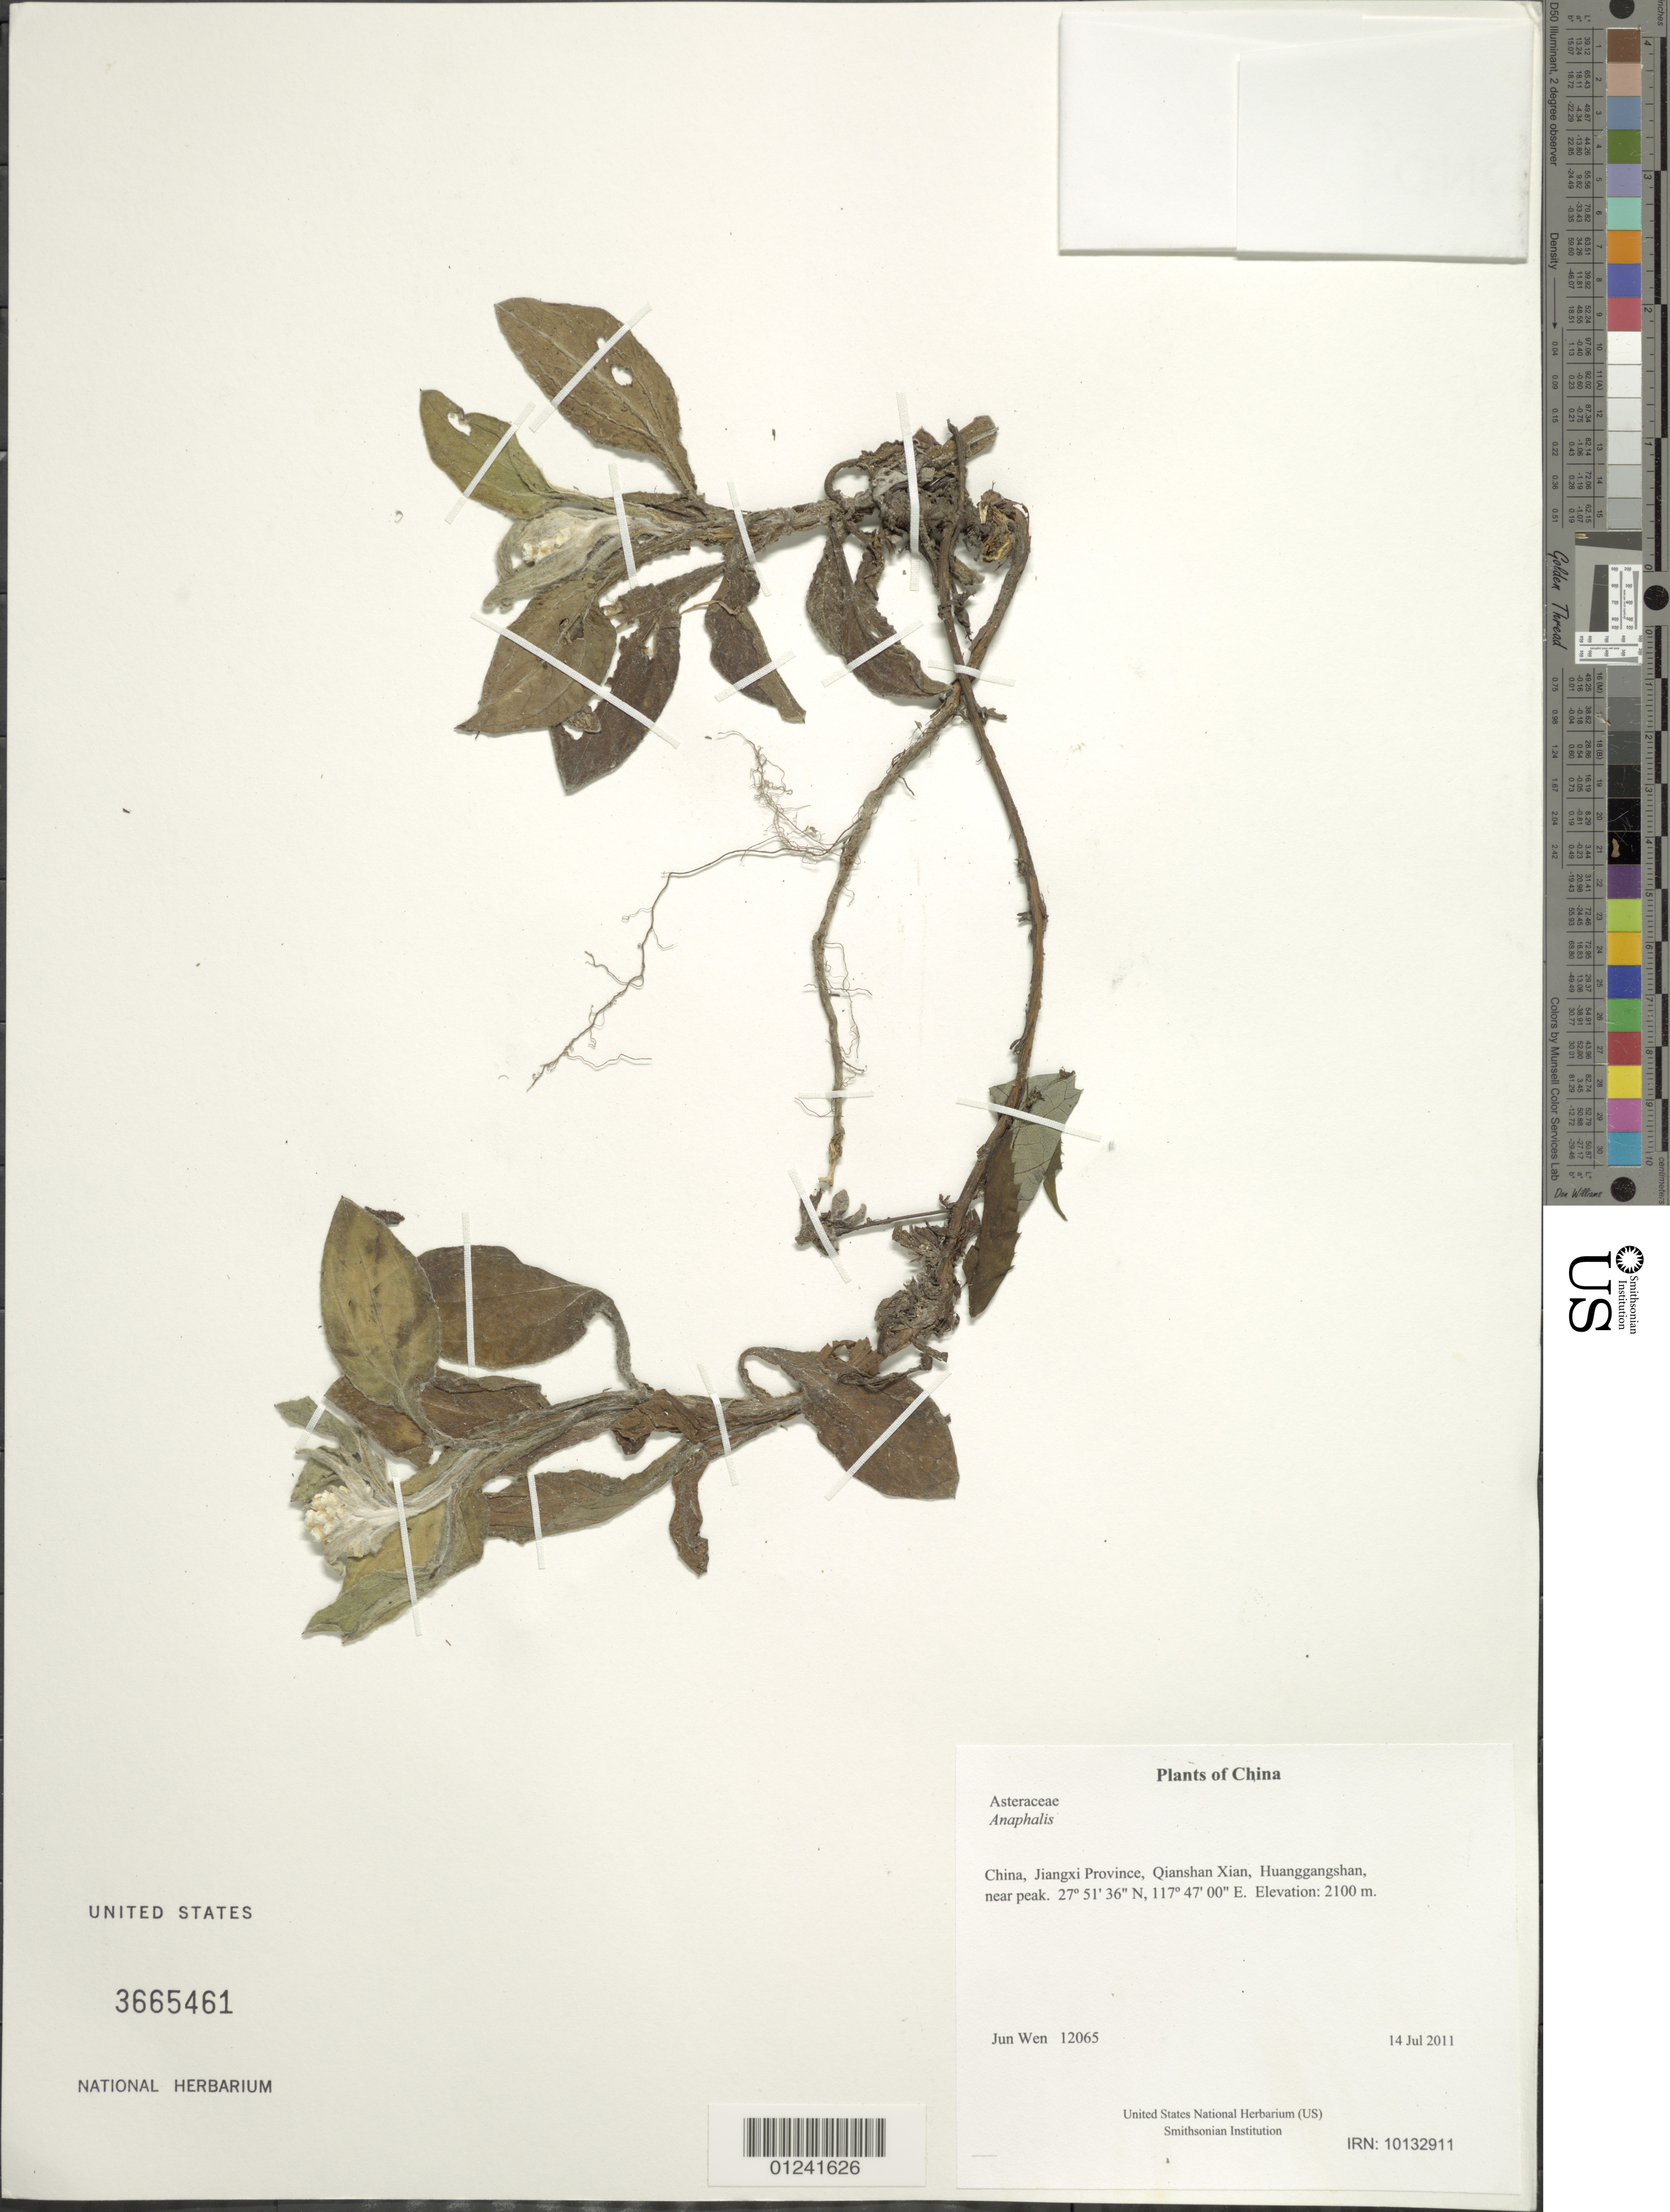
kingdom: Plantae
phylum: Tracheophyta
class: Magnoliopsida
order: Asterales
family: Asteraceae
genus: Anaphalis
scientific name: Anaphalis aureopunctata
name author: Lingelsh. & Borza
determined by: Chen, Y. S.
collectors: J. Wen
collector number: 12065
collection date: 2011-07-14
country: China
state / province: Jiangxi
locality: Qianshan Xian, Huanggangshan, near peak.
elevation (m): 2100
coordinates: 27 51.605 N, 117 47.003 E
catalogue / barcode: US 3665461